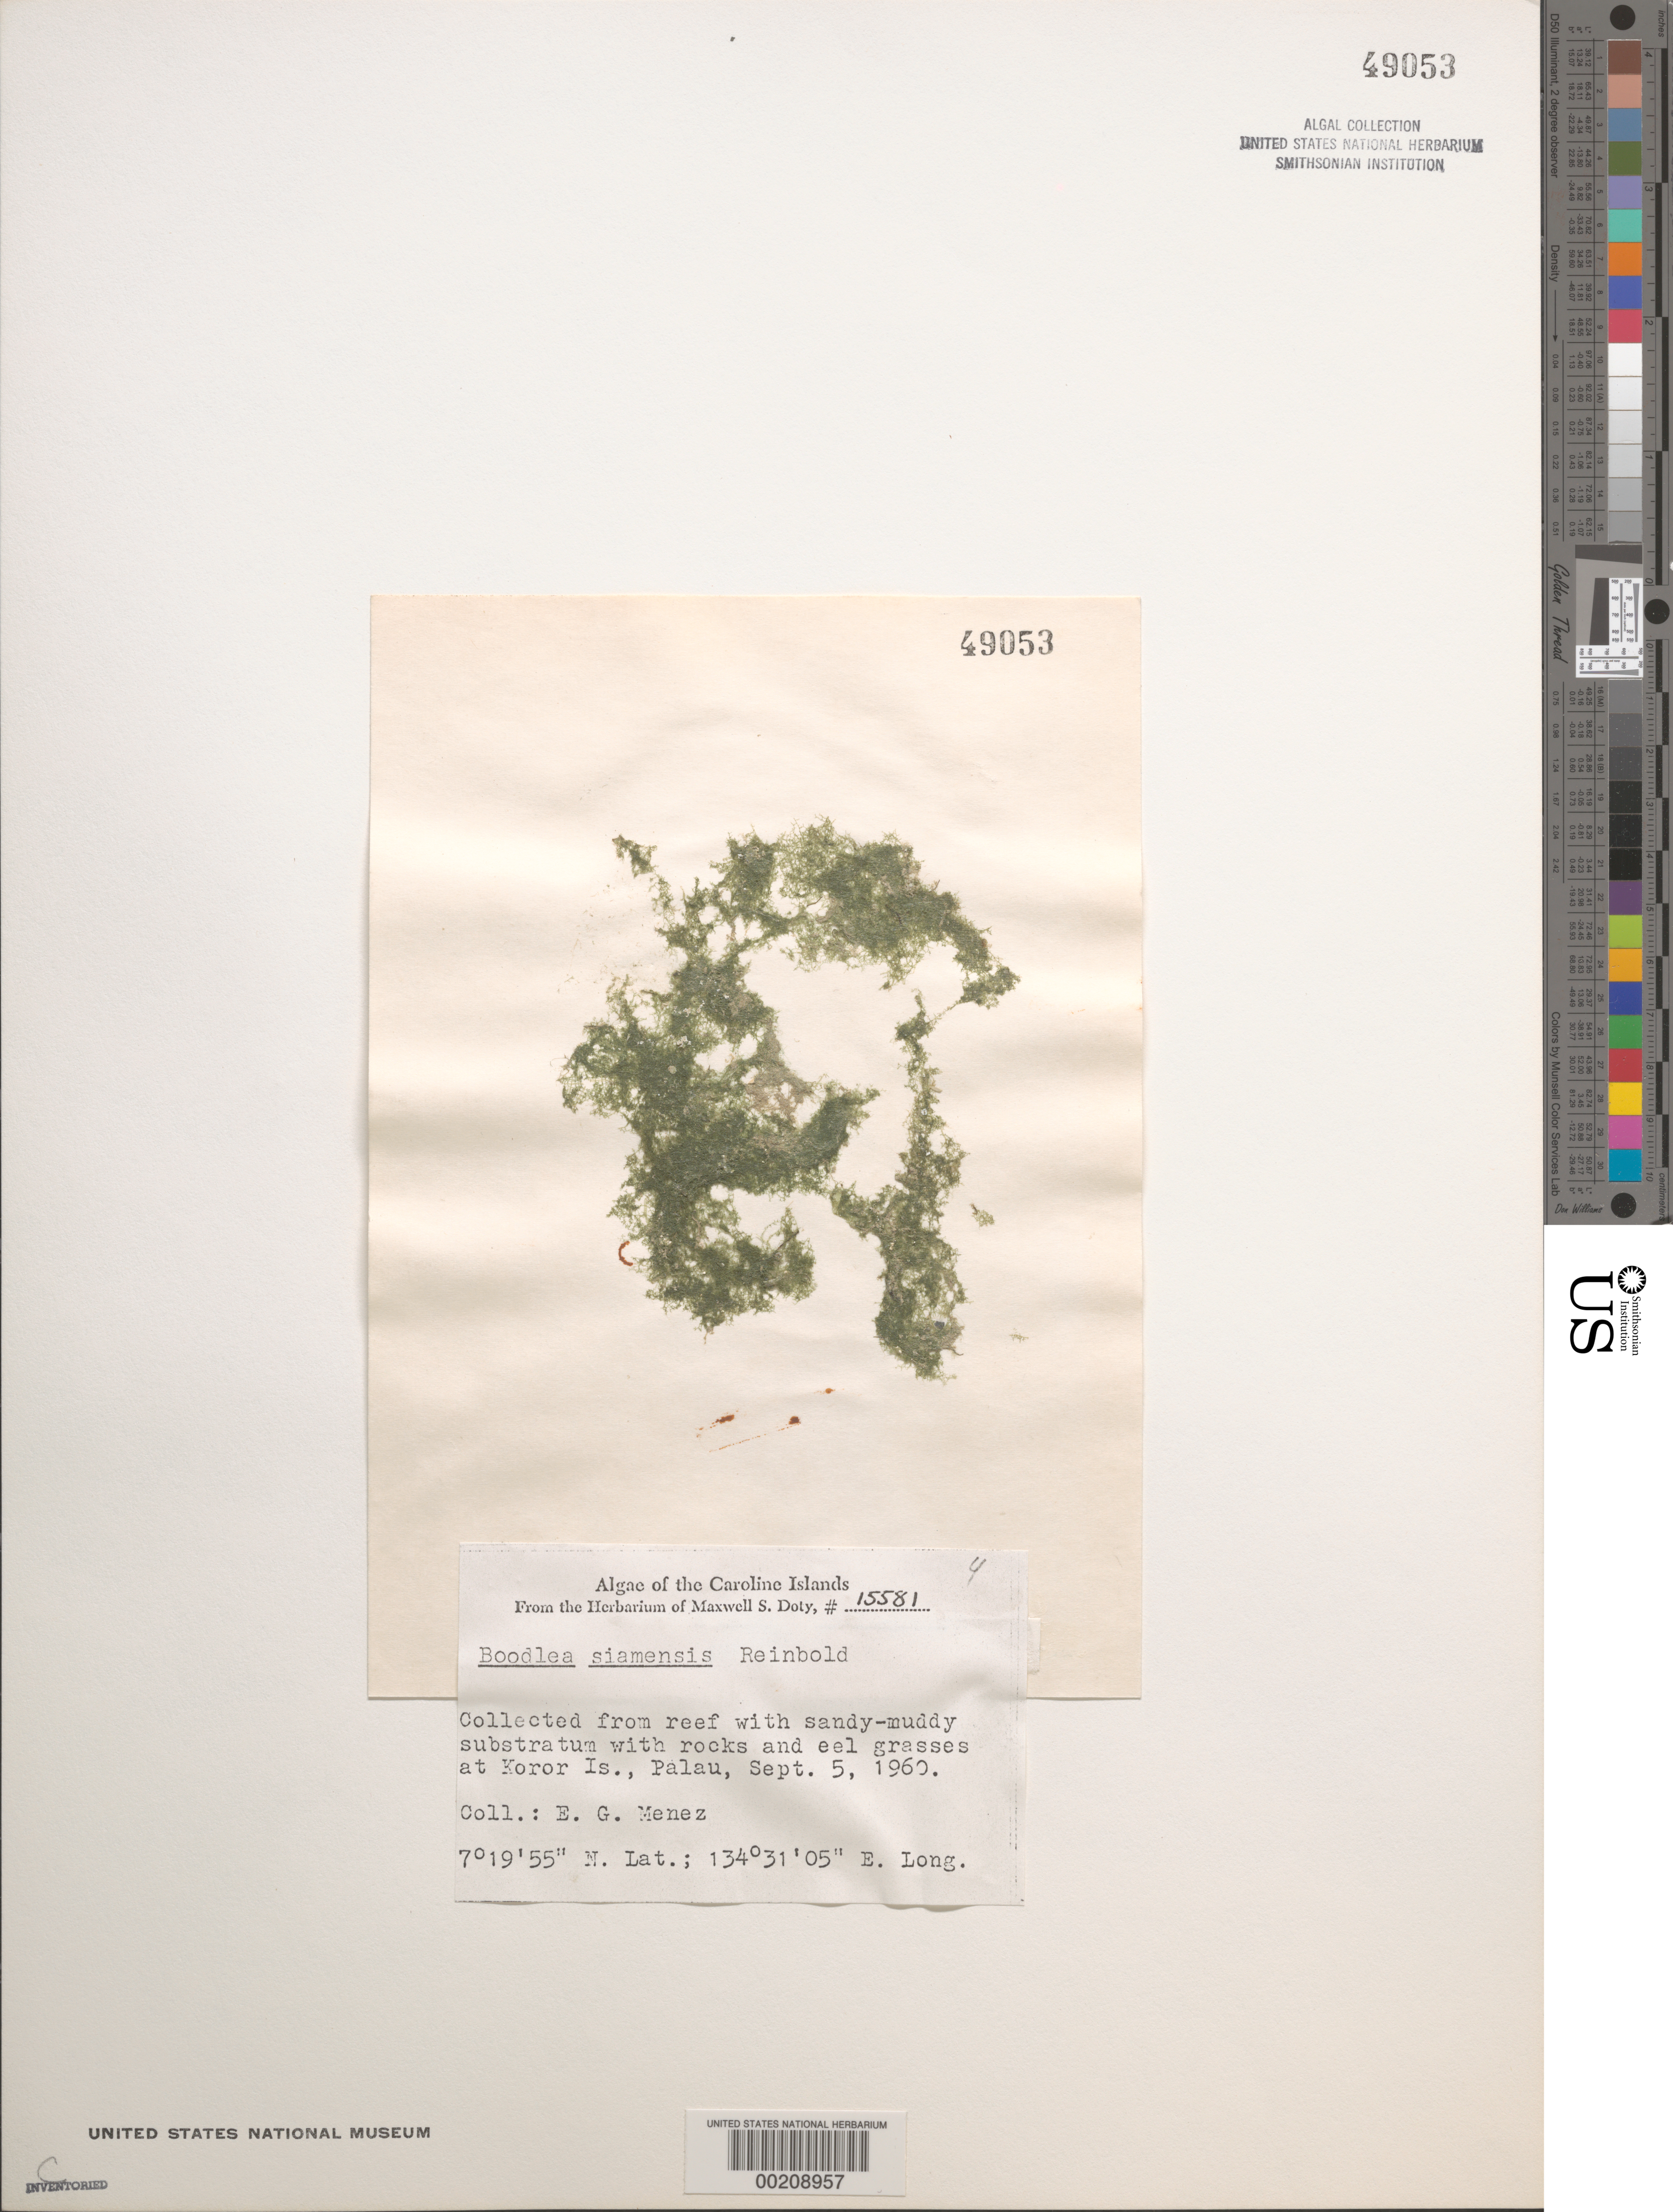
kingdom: Plantae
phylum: Chlorophyta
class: Ulvophyceae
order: Siphonocladales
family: Boodleaceae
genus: Boodlea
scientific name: Boodlea siamensis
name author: Reinbold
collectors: Meñez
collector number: MSD 15581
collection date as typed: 05 Sep 1960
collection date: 1960-09-05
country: Palau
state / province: Koror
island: Oreor (Koror)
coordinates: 7 19' 55" N, 134 31' 05" E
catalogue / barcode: US 49053